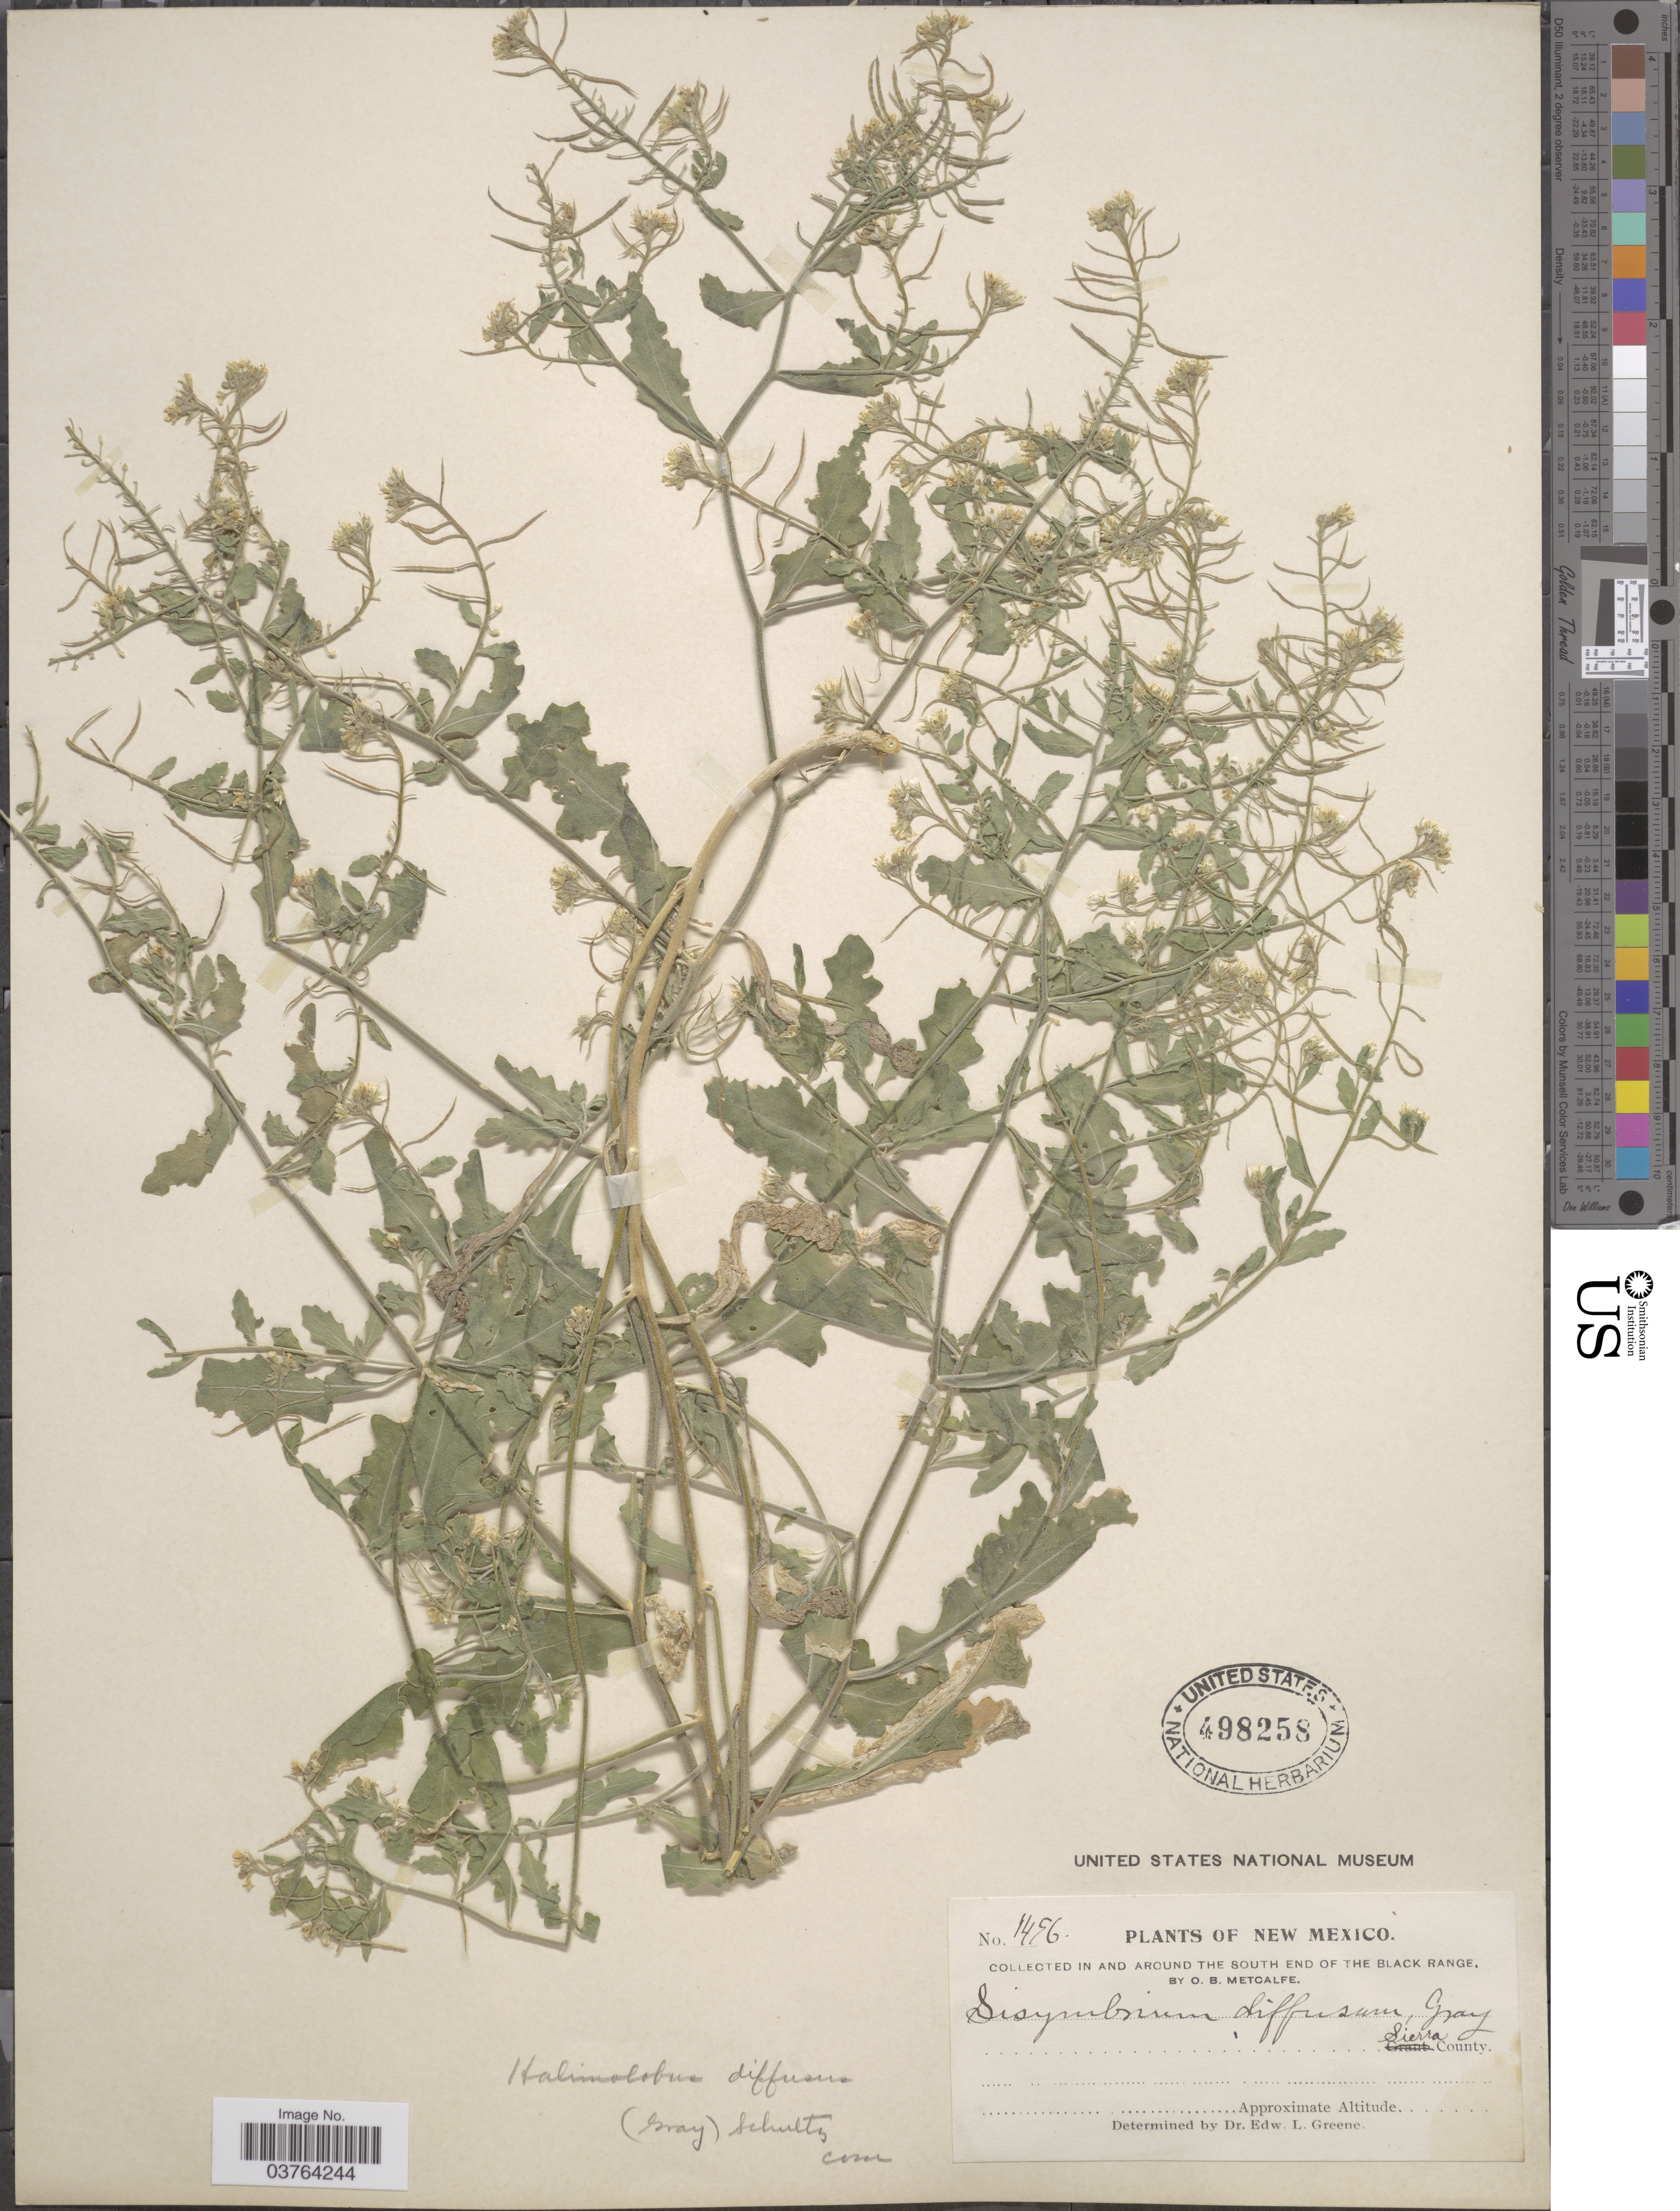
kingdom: Plantae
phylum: Tracheophyta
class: Magnoliopsida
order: Brassicales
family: Brassicaceae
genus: Halimolobos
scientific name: Halimolobos diffusa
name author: (A. Gray) O.E. Schulz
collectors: O. B. Metcalfe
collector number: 1496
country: United States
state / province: New Mexico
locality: In and around the South end of the Black Range. Sierra County.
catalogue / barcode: US 498258